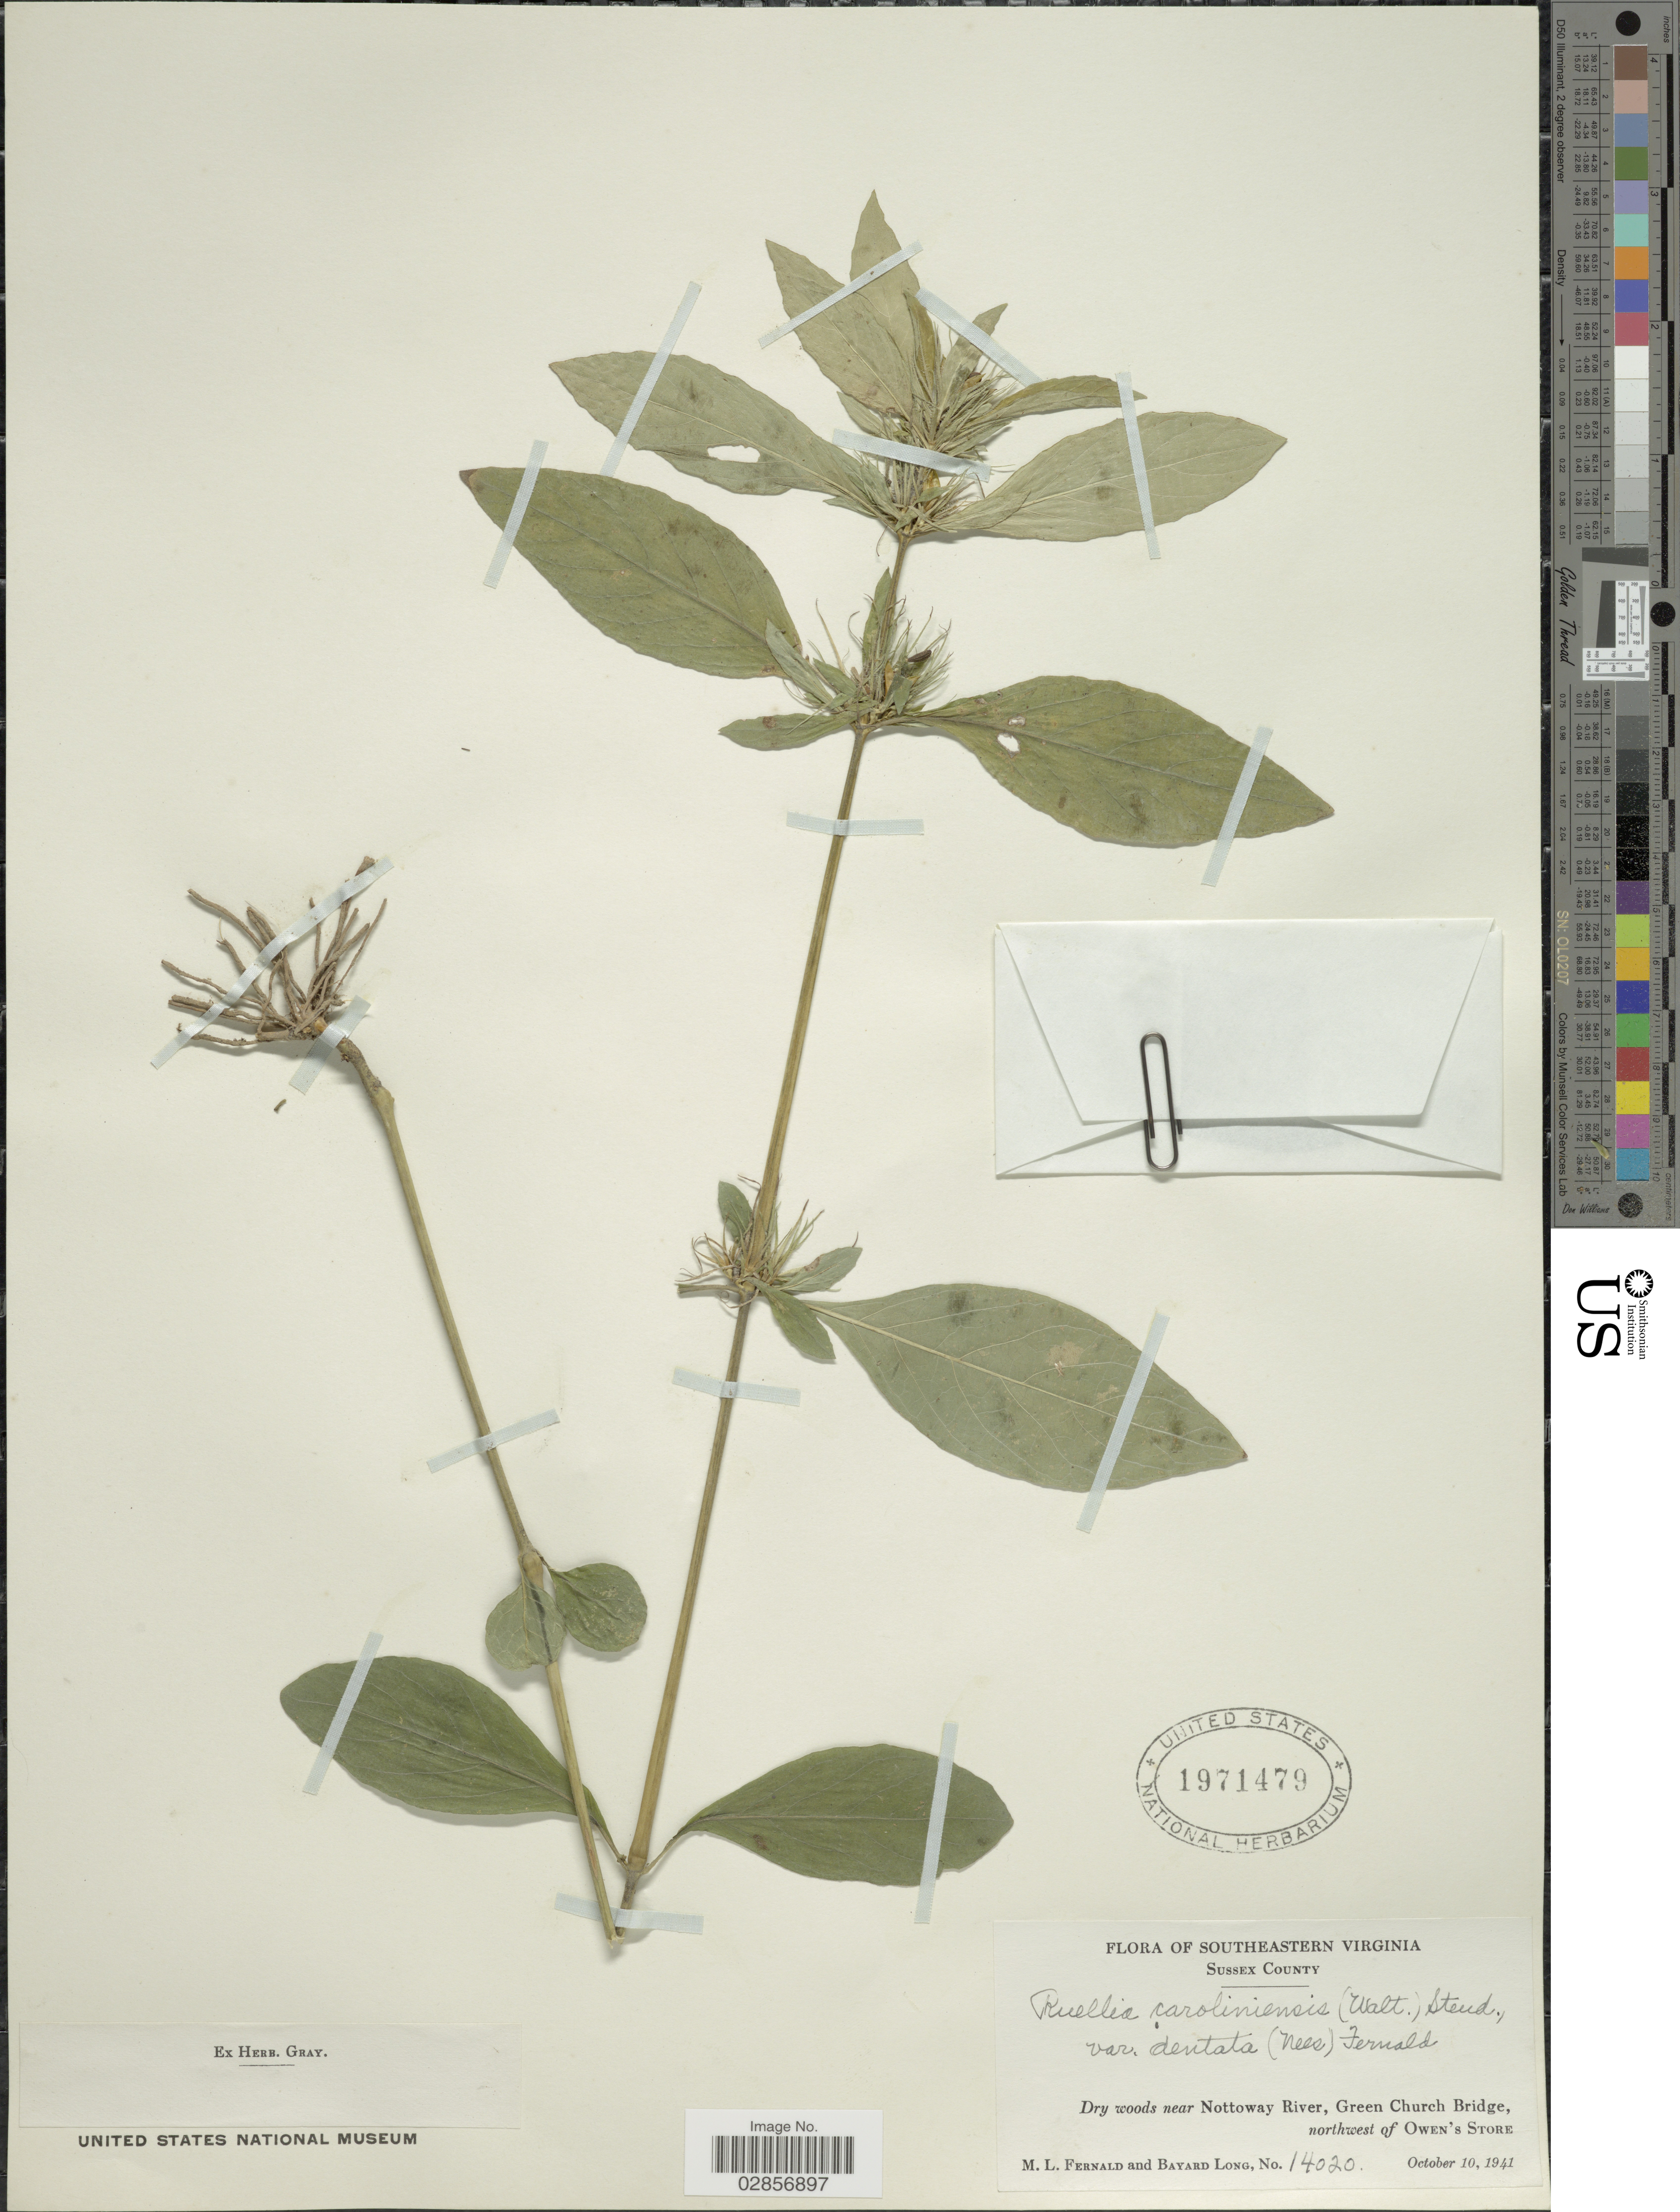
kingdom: Plantae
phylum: Tracheophyta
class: Magnoliopsida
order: Lamiales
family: Acanthaceae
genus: Ruellia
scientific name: Ruellia caroliniensis var. dentata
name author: (Nees ex DC.) Fernald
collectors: M. L. Fernald & B. Long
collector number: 14020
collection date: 1941-10-10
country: United States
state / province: Virginia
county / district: Sussex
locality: Southeastern Virginia. Sussex County. Dry woods near Nottoway River, Green Church Bridge, northwest of Owen's Store.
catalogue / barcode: US 1971479